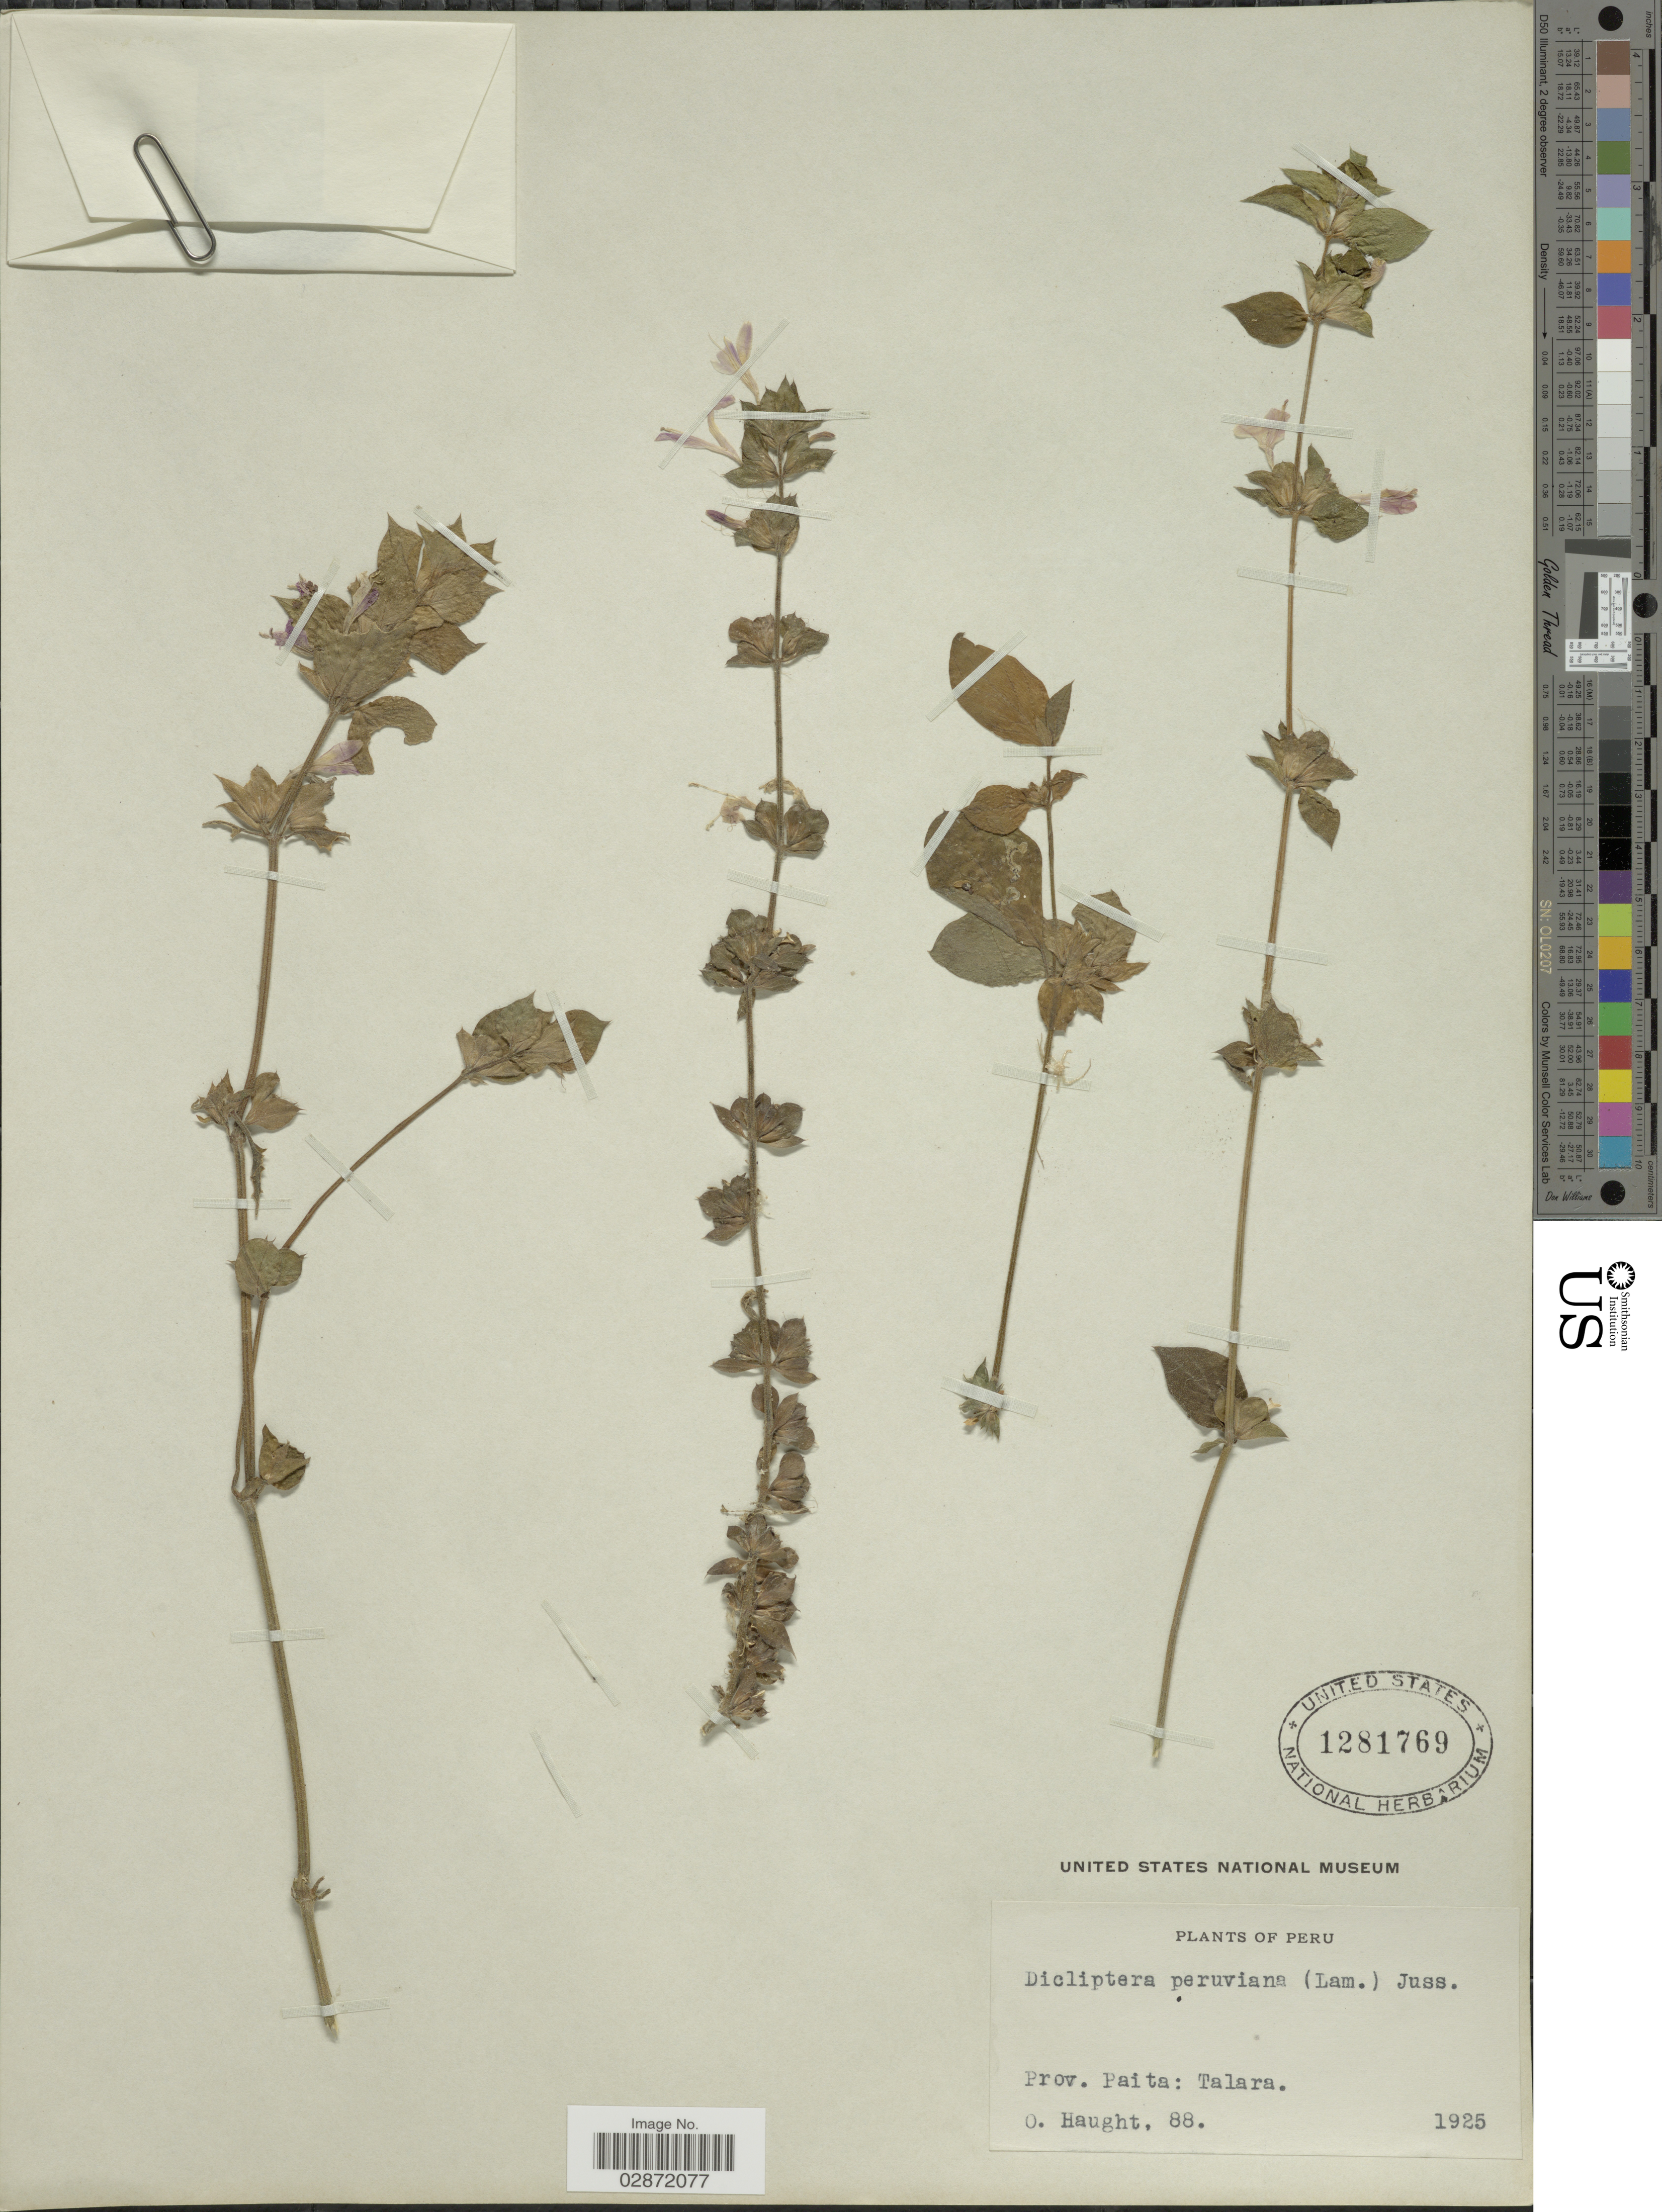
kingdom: Plantae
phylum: Tracheophyta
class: Magnoliopsida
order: Lamiales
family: Acanthaceae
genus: Dicliptera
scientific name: Dicliptera peruviana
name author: (Ruiz & Pav.) Juss.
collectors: O. Haught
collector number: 88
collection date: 1925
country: Peru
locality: Prov. Paita: Talara.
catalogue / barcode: US 1281769